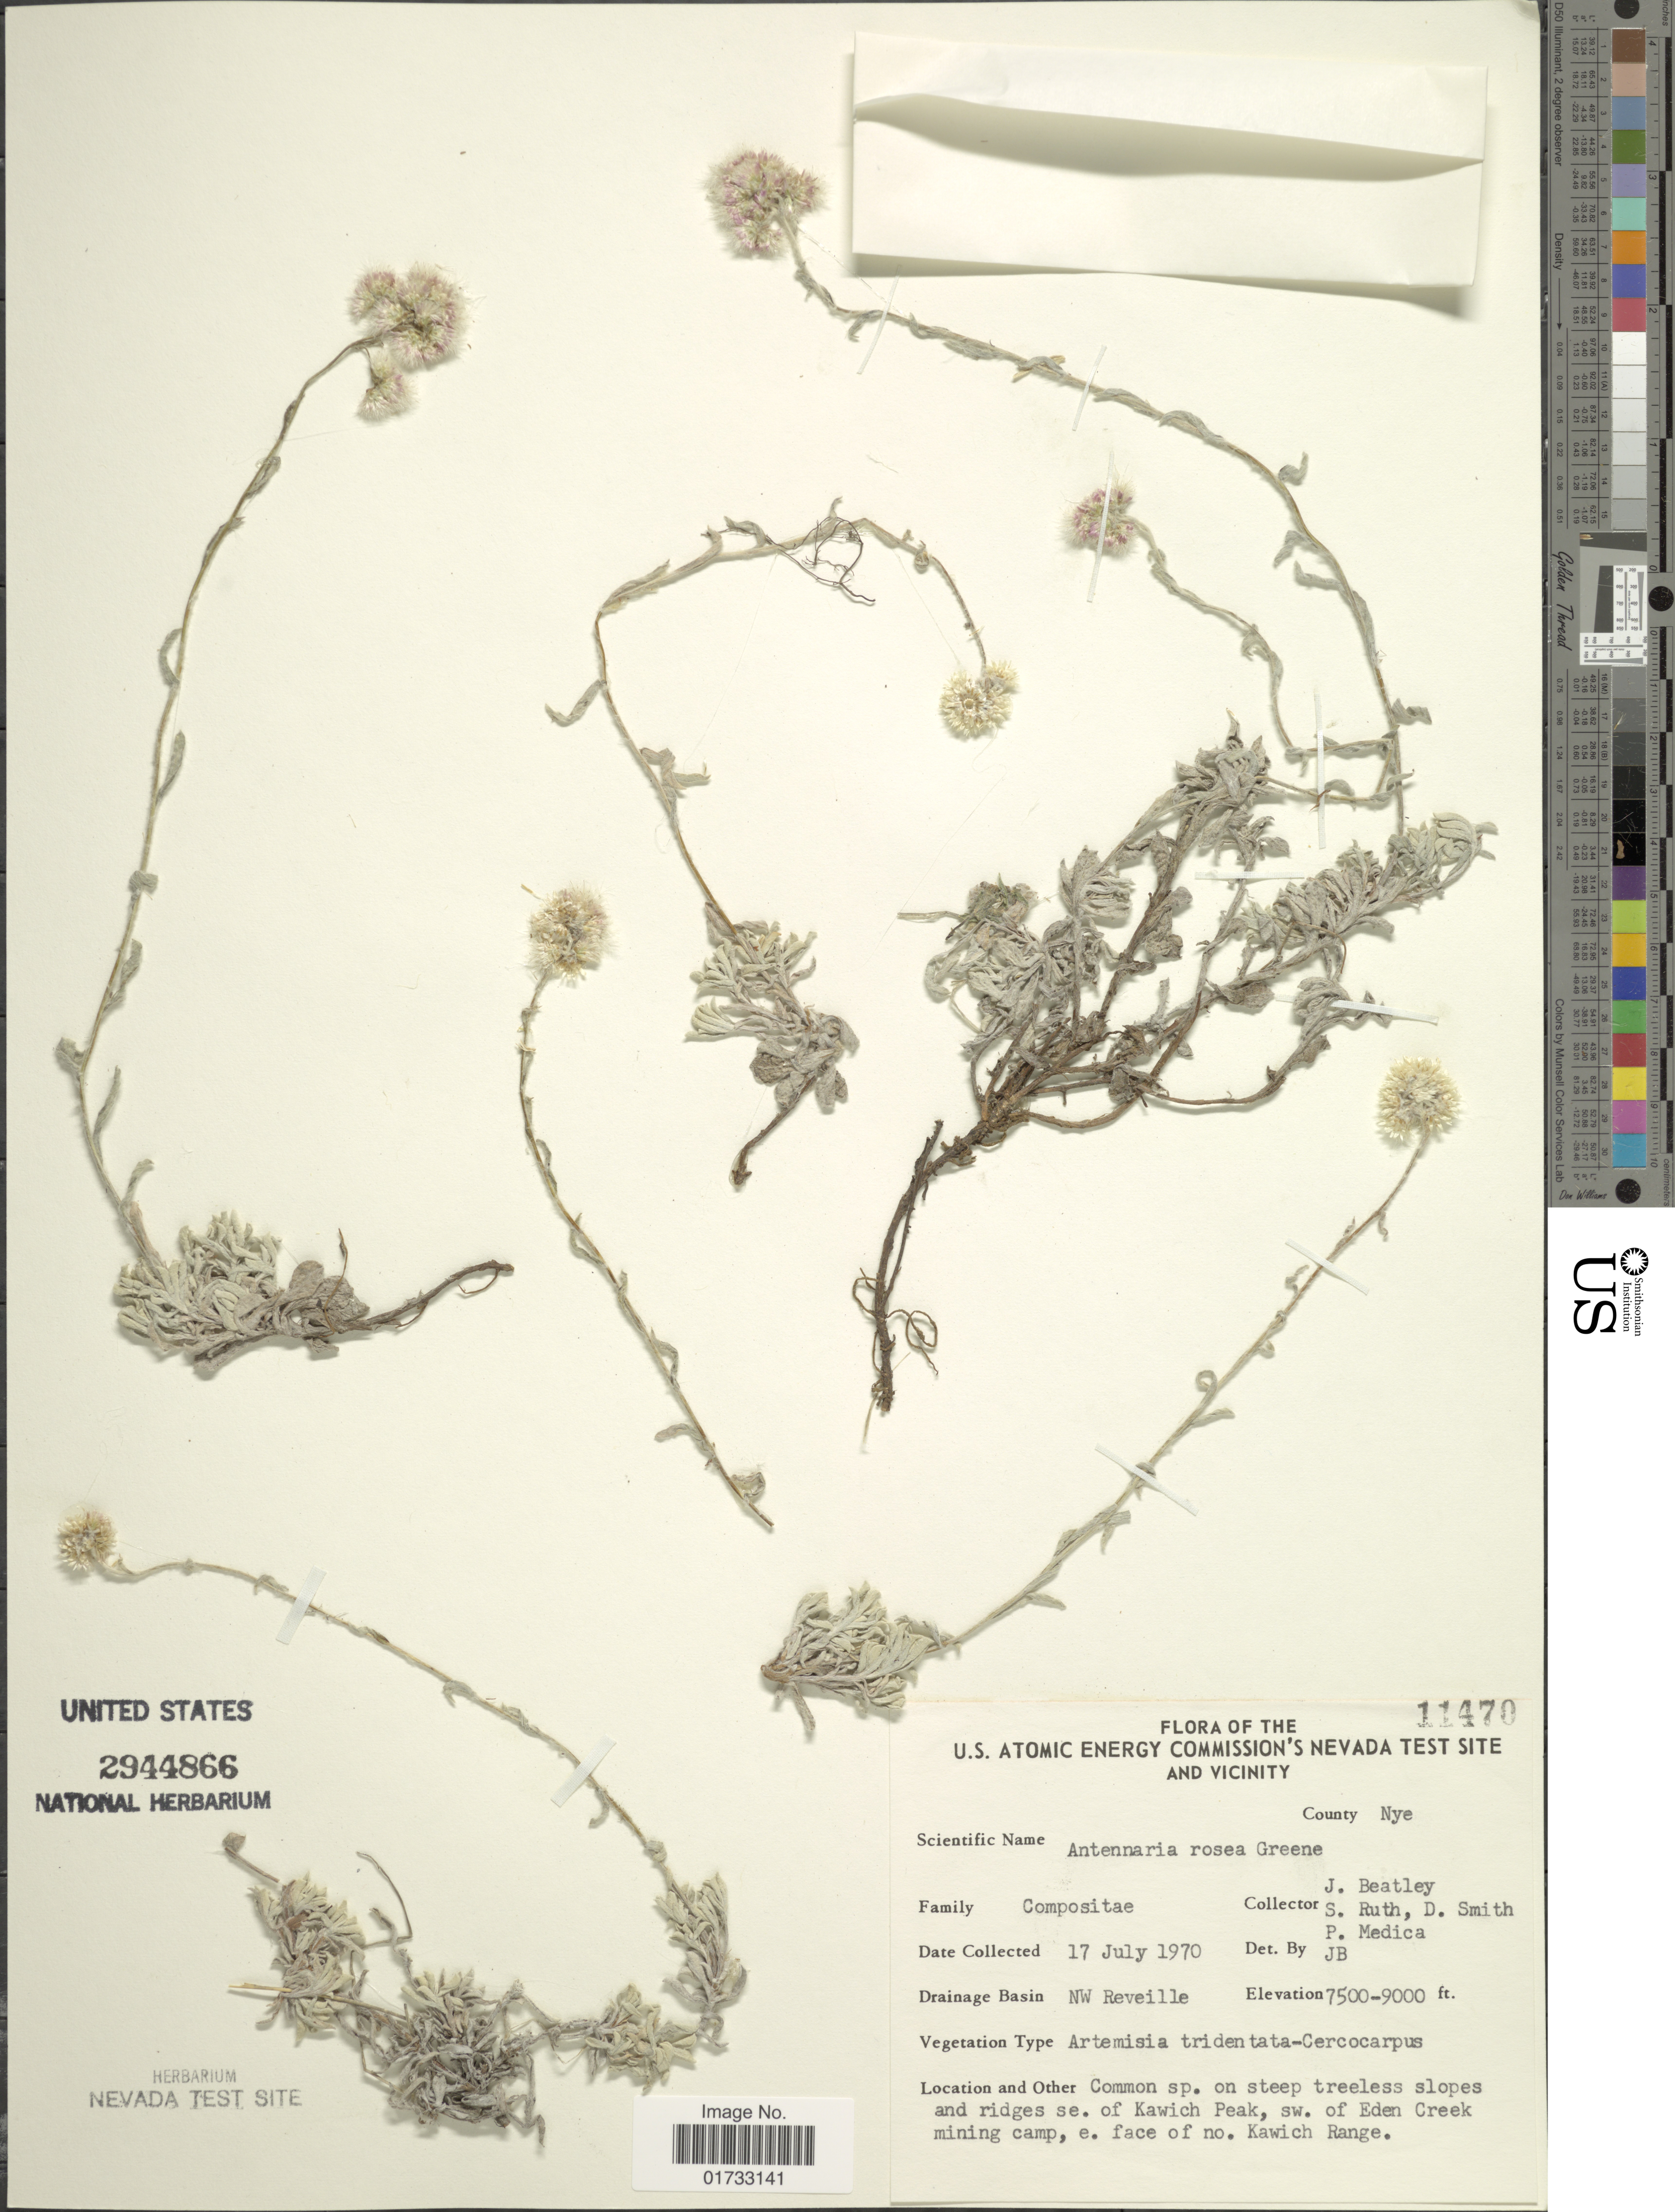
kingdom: Plantae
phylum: Tracheophyta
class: Magnoliopsida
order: Asterales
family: Asteraceae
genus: Antennaria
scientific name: Antennaria rosea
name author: Greene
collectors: J. C. Beatley, S. Ruth, D. Smith & P. Medica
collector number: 11470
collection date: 1970-07-17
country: United States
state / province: Nevada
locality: U.S. Atomic Energy Commision's Nevada Test Site and Vicinity, NW Reveille, on steep treeless slopes and ridges se. of Kawich Peak, sw. of Eden Creek mining camp, e. face. of no. Kawich Range., County Nye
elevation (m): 2286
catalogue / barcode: US 2944866